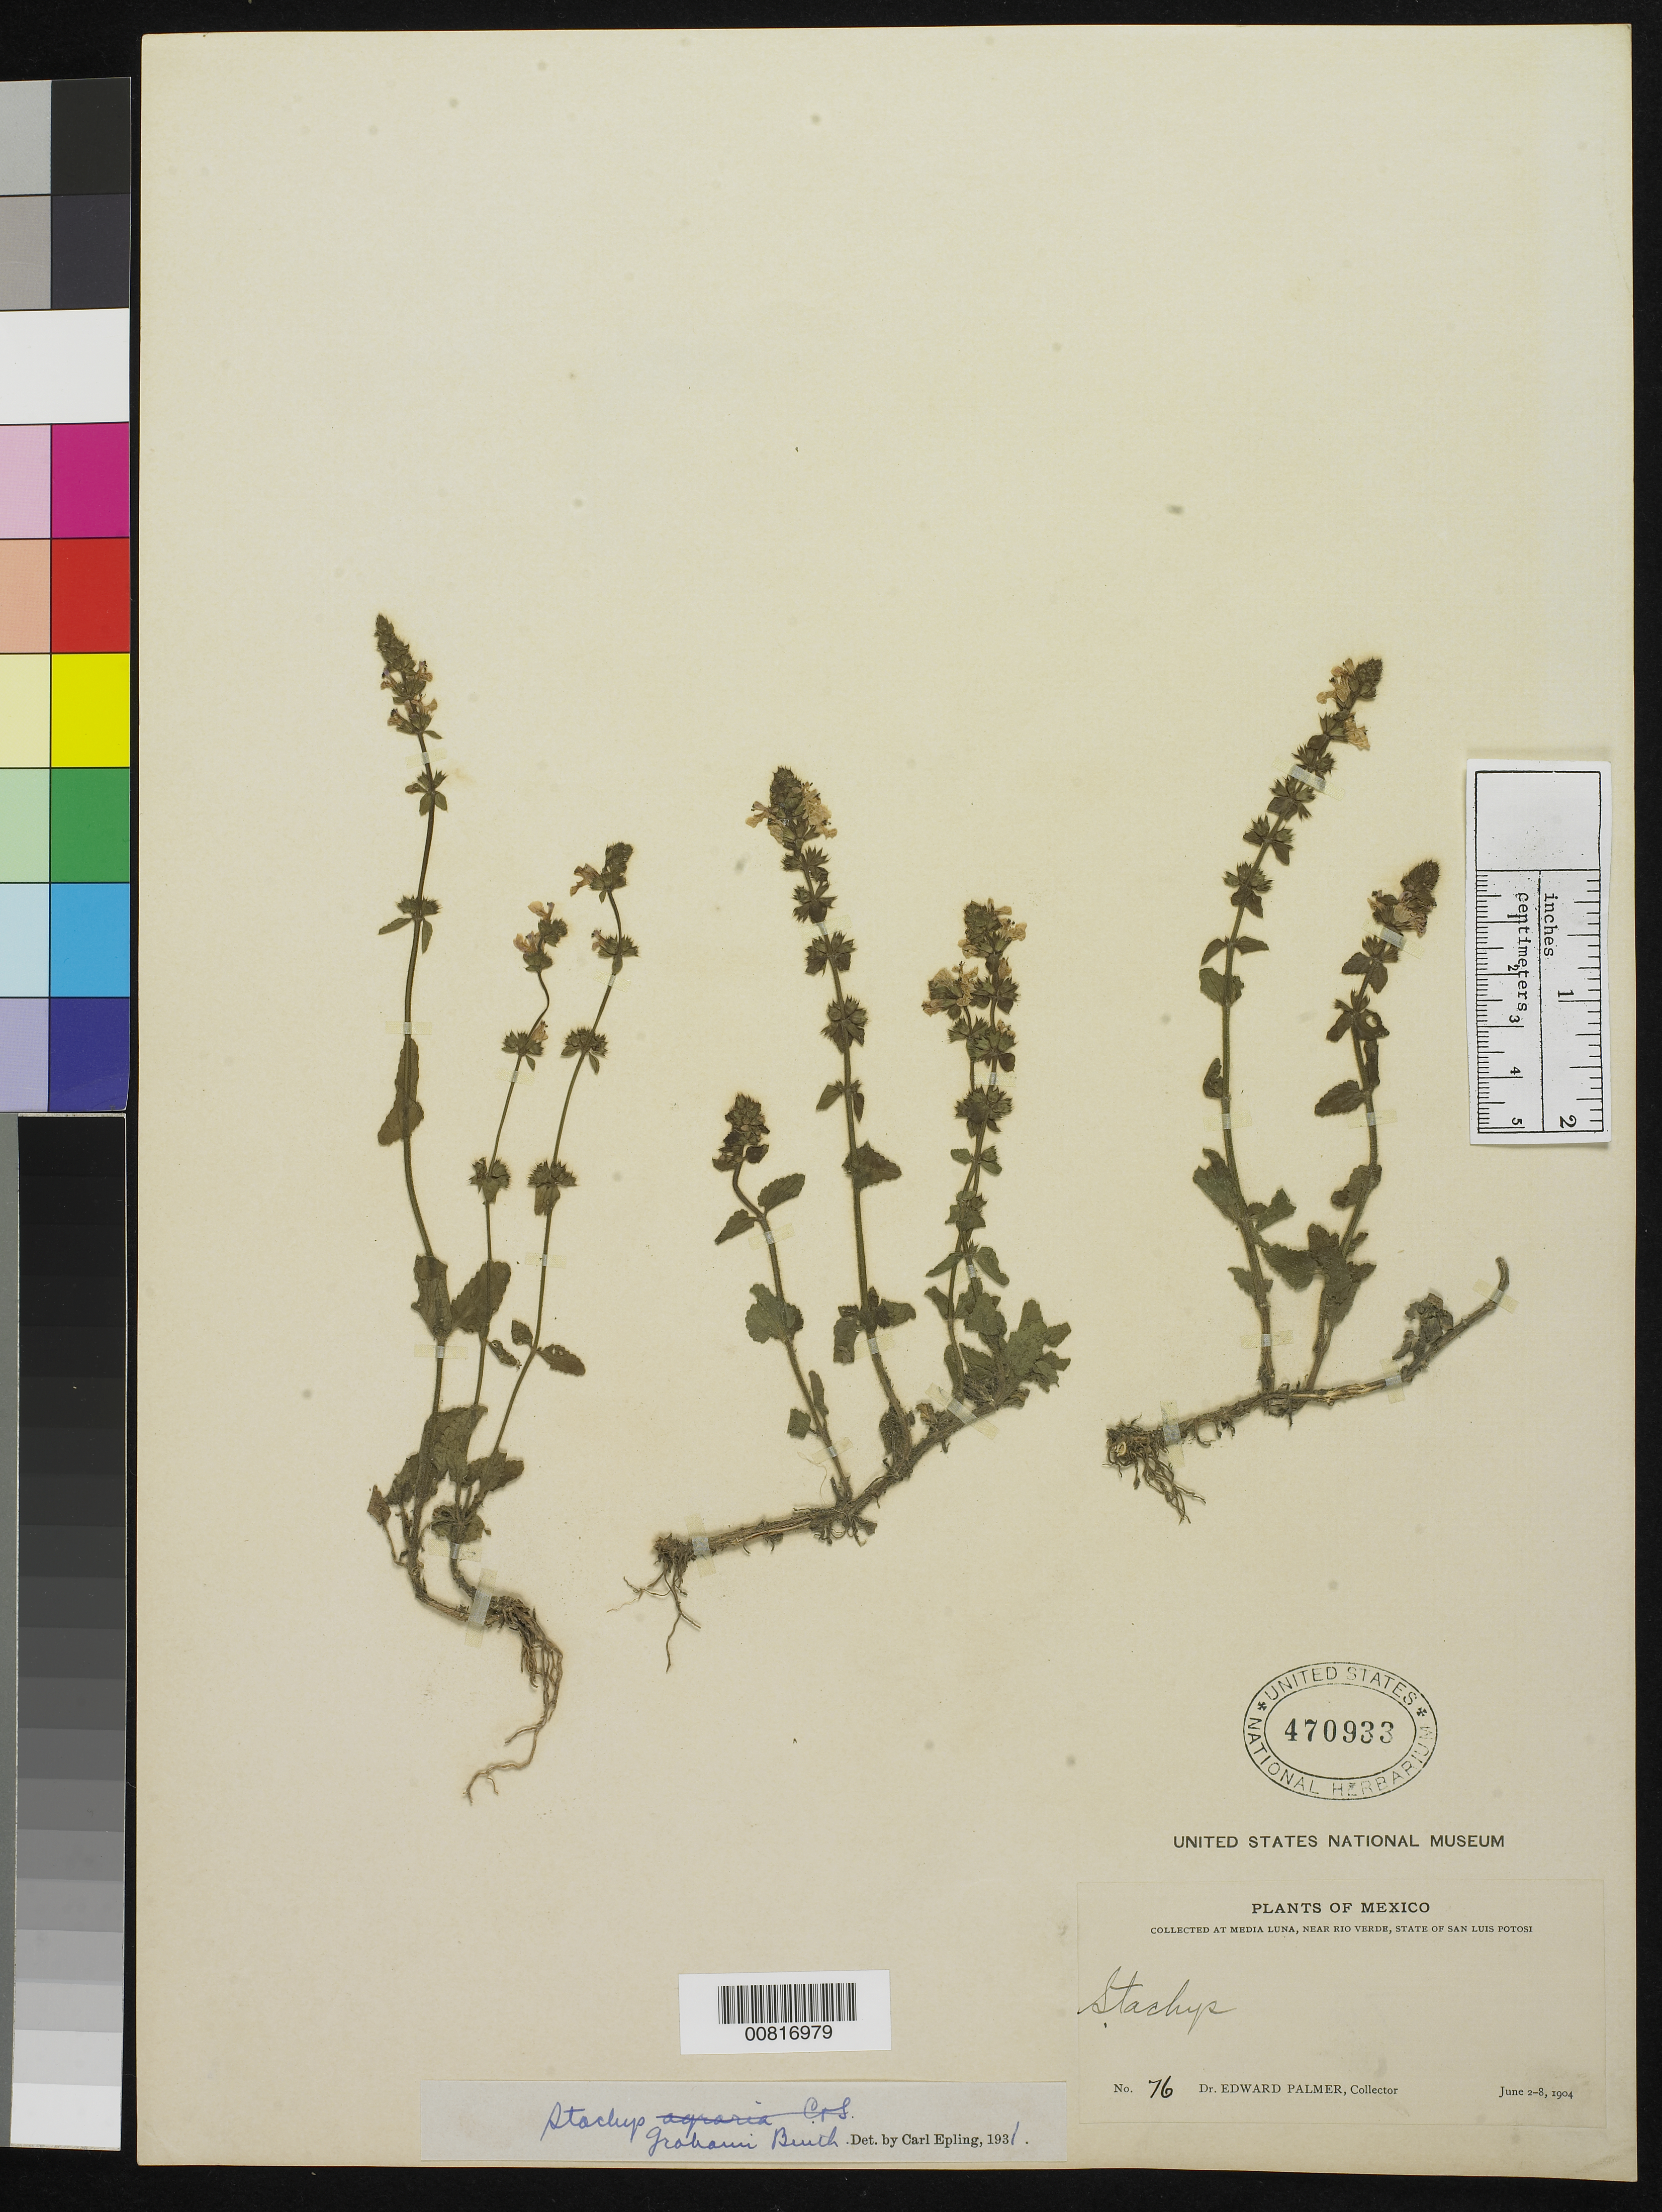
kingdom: Plantae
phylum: Tracheophyta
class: Magnoliopsida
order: Lamiales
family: Lamiaceae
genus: Stachys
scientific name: Stachys grahami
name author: Benth.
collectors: E. Palmer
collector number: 76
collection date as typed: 02 Jun 1904 to 08 Jun 1904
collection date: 1904-06-02/1904-06-08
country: Mexico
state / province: San Luis Potosí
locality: Media Luna, near Rio Verde, State of San Luis Potosí.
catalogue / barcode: US 470933